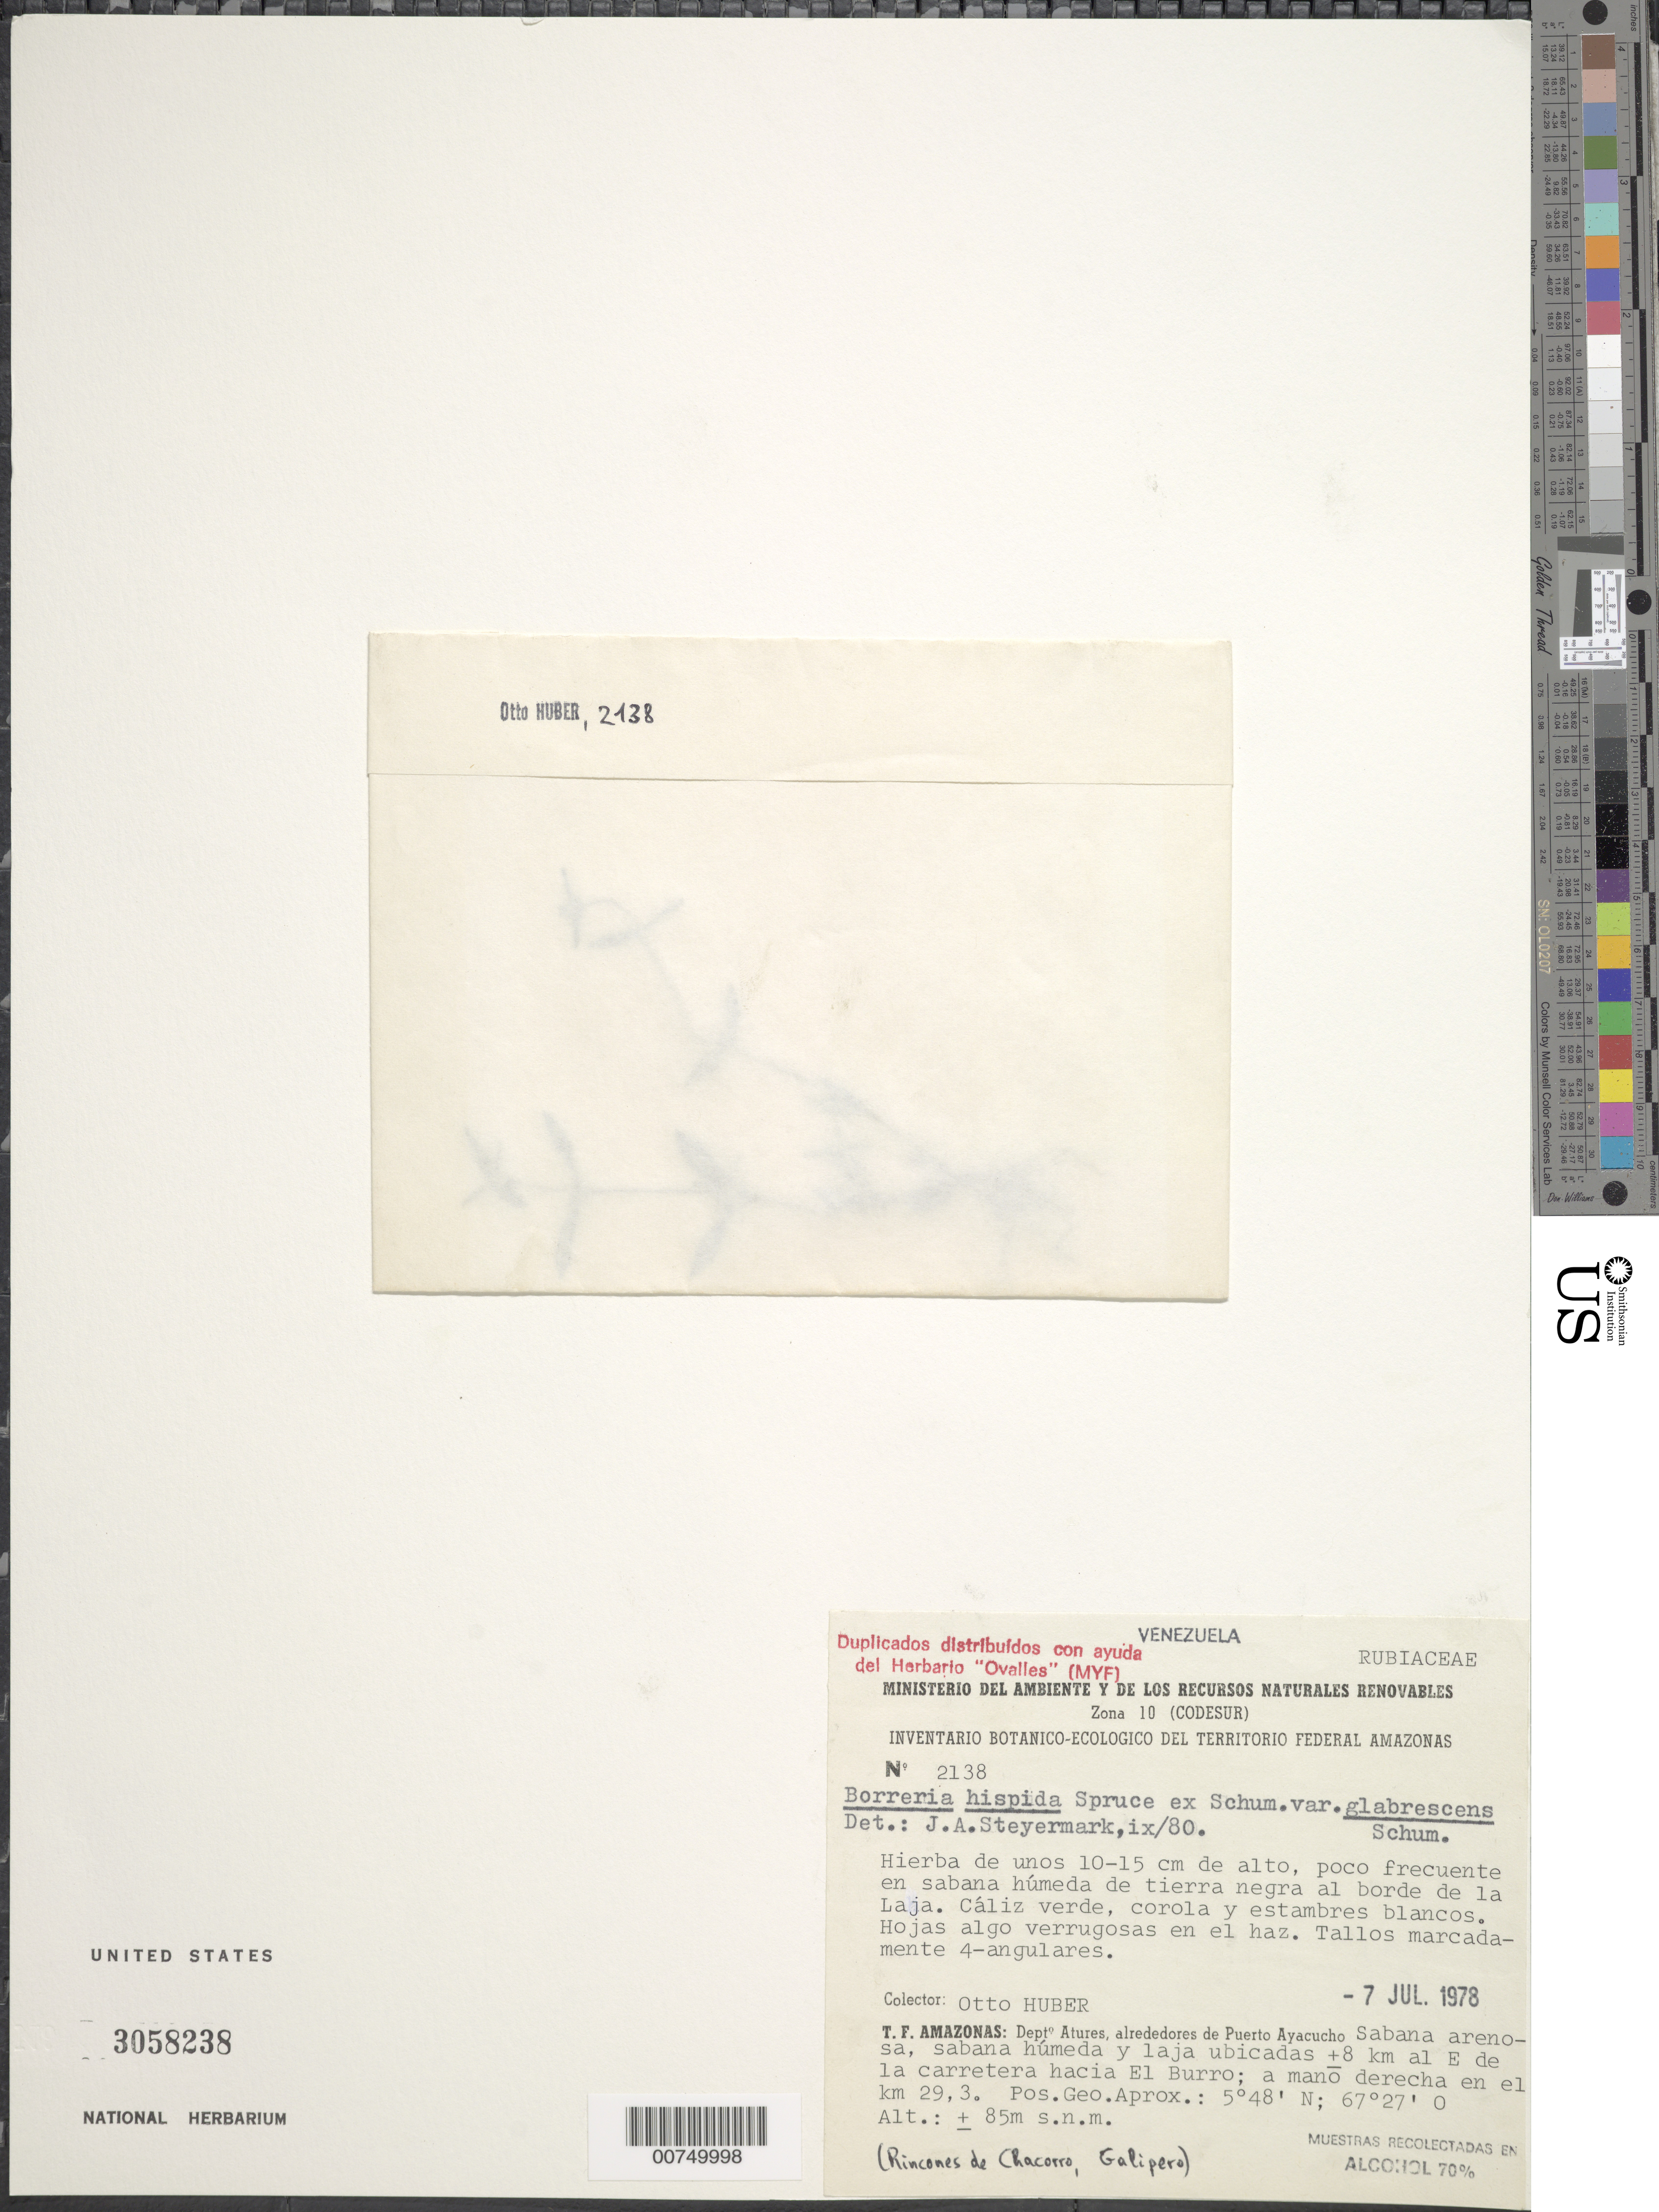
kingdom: Plantae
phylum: Tracheophyta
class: Magnoliopsida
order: Gentianales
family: Rubiaceae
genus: Borreria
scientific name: Borreria hispida var. glabrescens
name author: K. Schum.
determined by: Steyermark, Julian A., (VEN)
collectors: O. Huber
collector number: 2138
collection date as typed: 7-Jul-78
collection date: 1978-07-07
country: Venezuela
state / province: Amazonas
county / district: Atures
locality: Puerto Ayacucho, ± 8 km al E, hacia El Burro; a mano derecha en el km 29.3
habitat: Sabana arenosa, sabana húmeda y laja ubicadas; en sabana húmeda de tierra negra al borde de la Laja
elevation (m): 85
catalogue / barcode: US 3058238